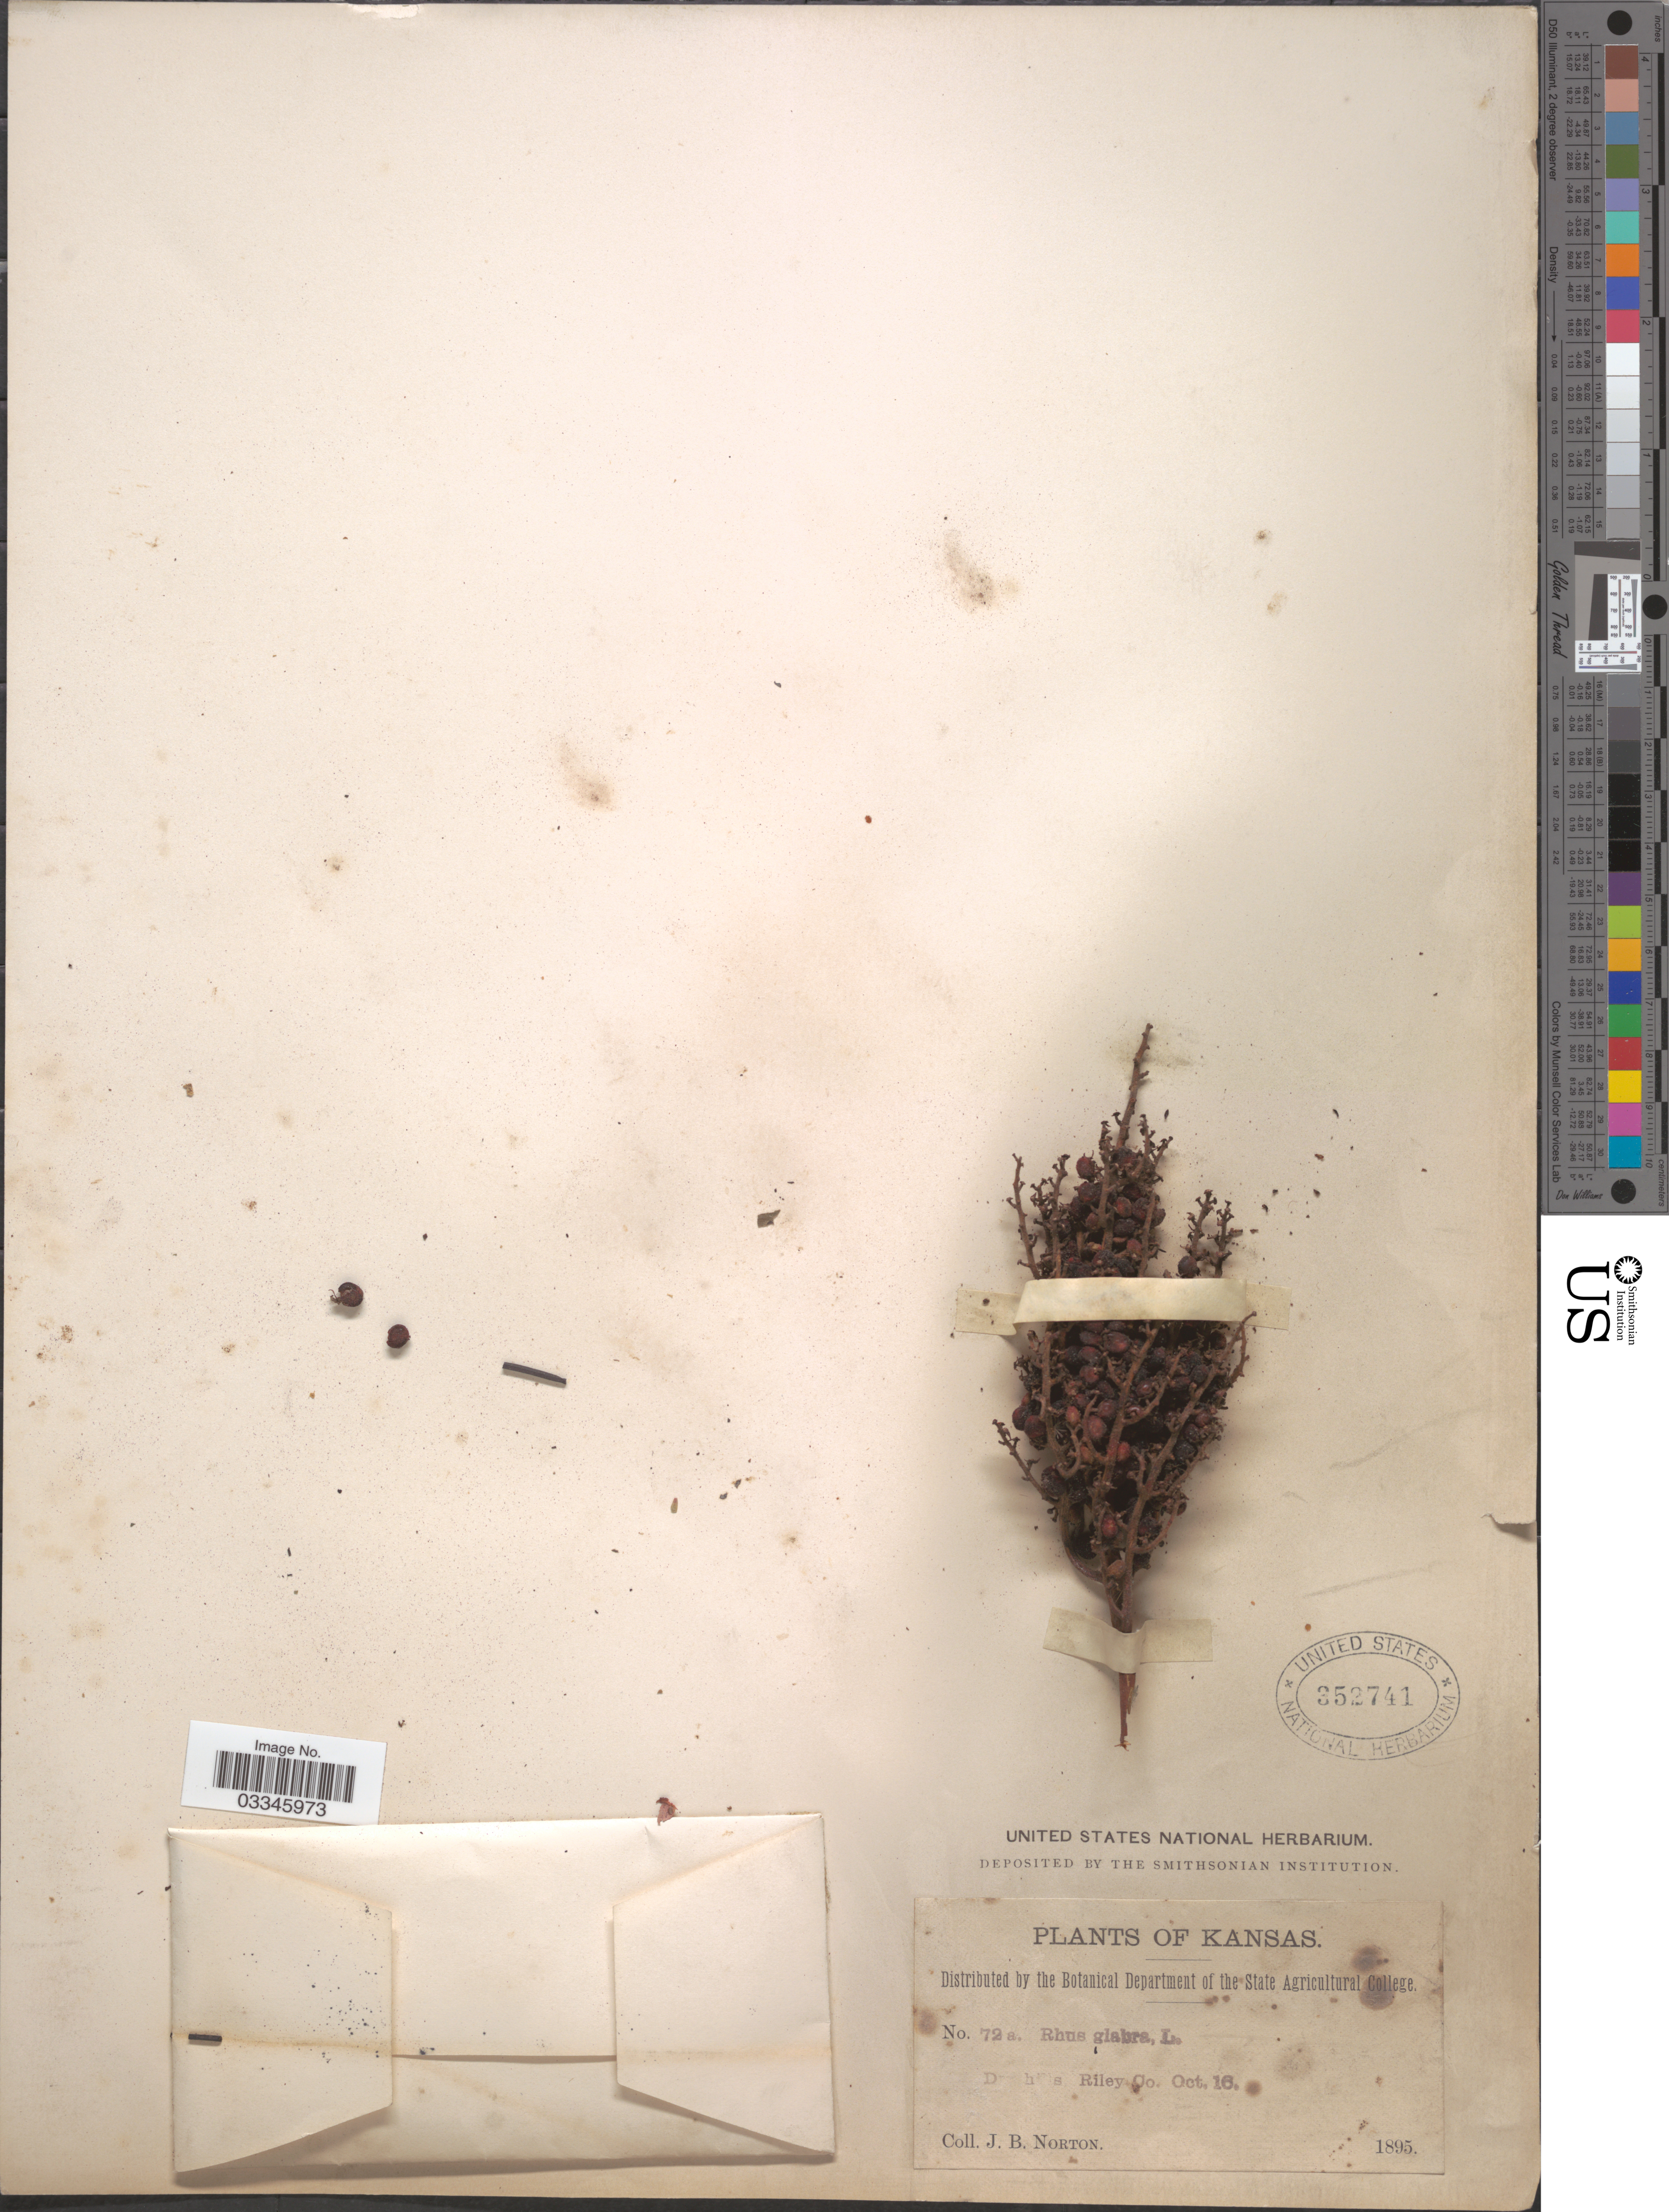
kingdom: Plantae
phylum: Tracheophyta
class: Magnoliopsida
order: Sapindales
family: Anacardiaceae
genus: Rhus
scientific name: Rhus glabra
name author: L.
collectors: J. B. Norton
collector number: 72a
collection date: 1895-10-16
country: United States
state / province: Kansas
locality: Riley Co.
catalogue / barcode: US 352741